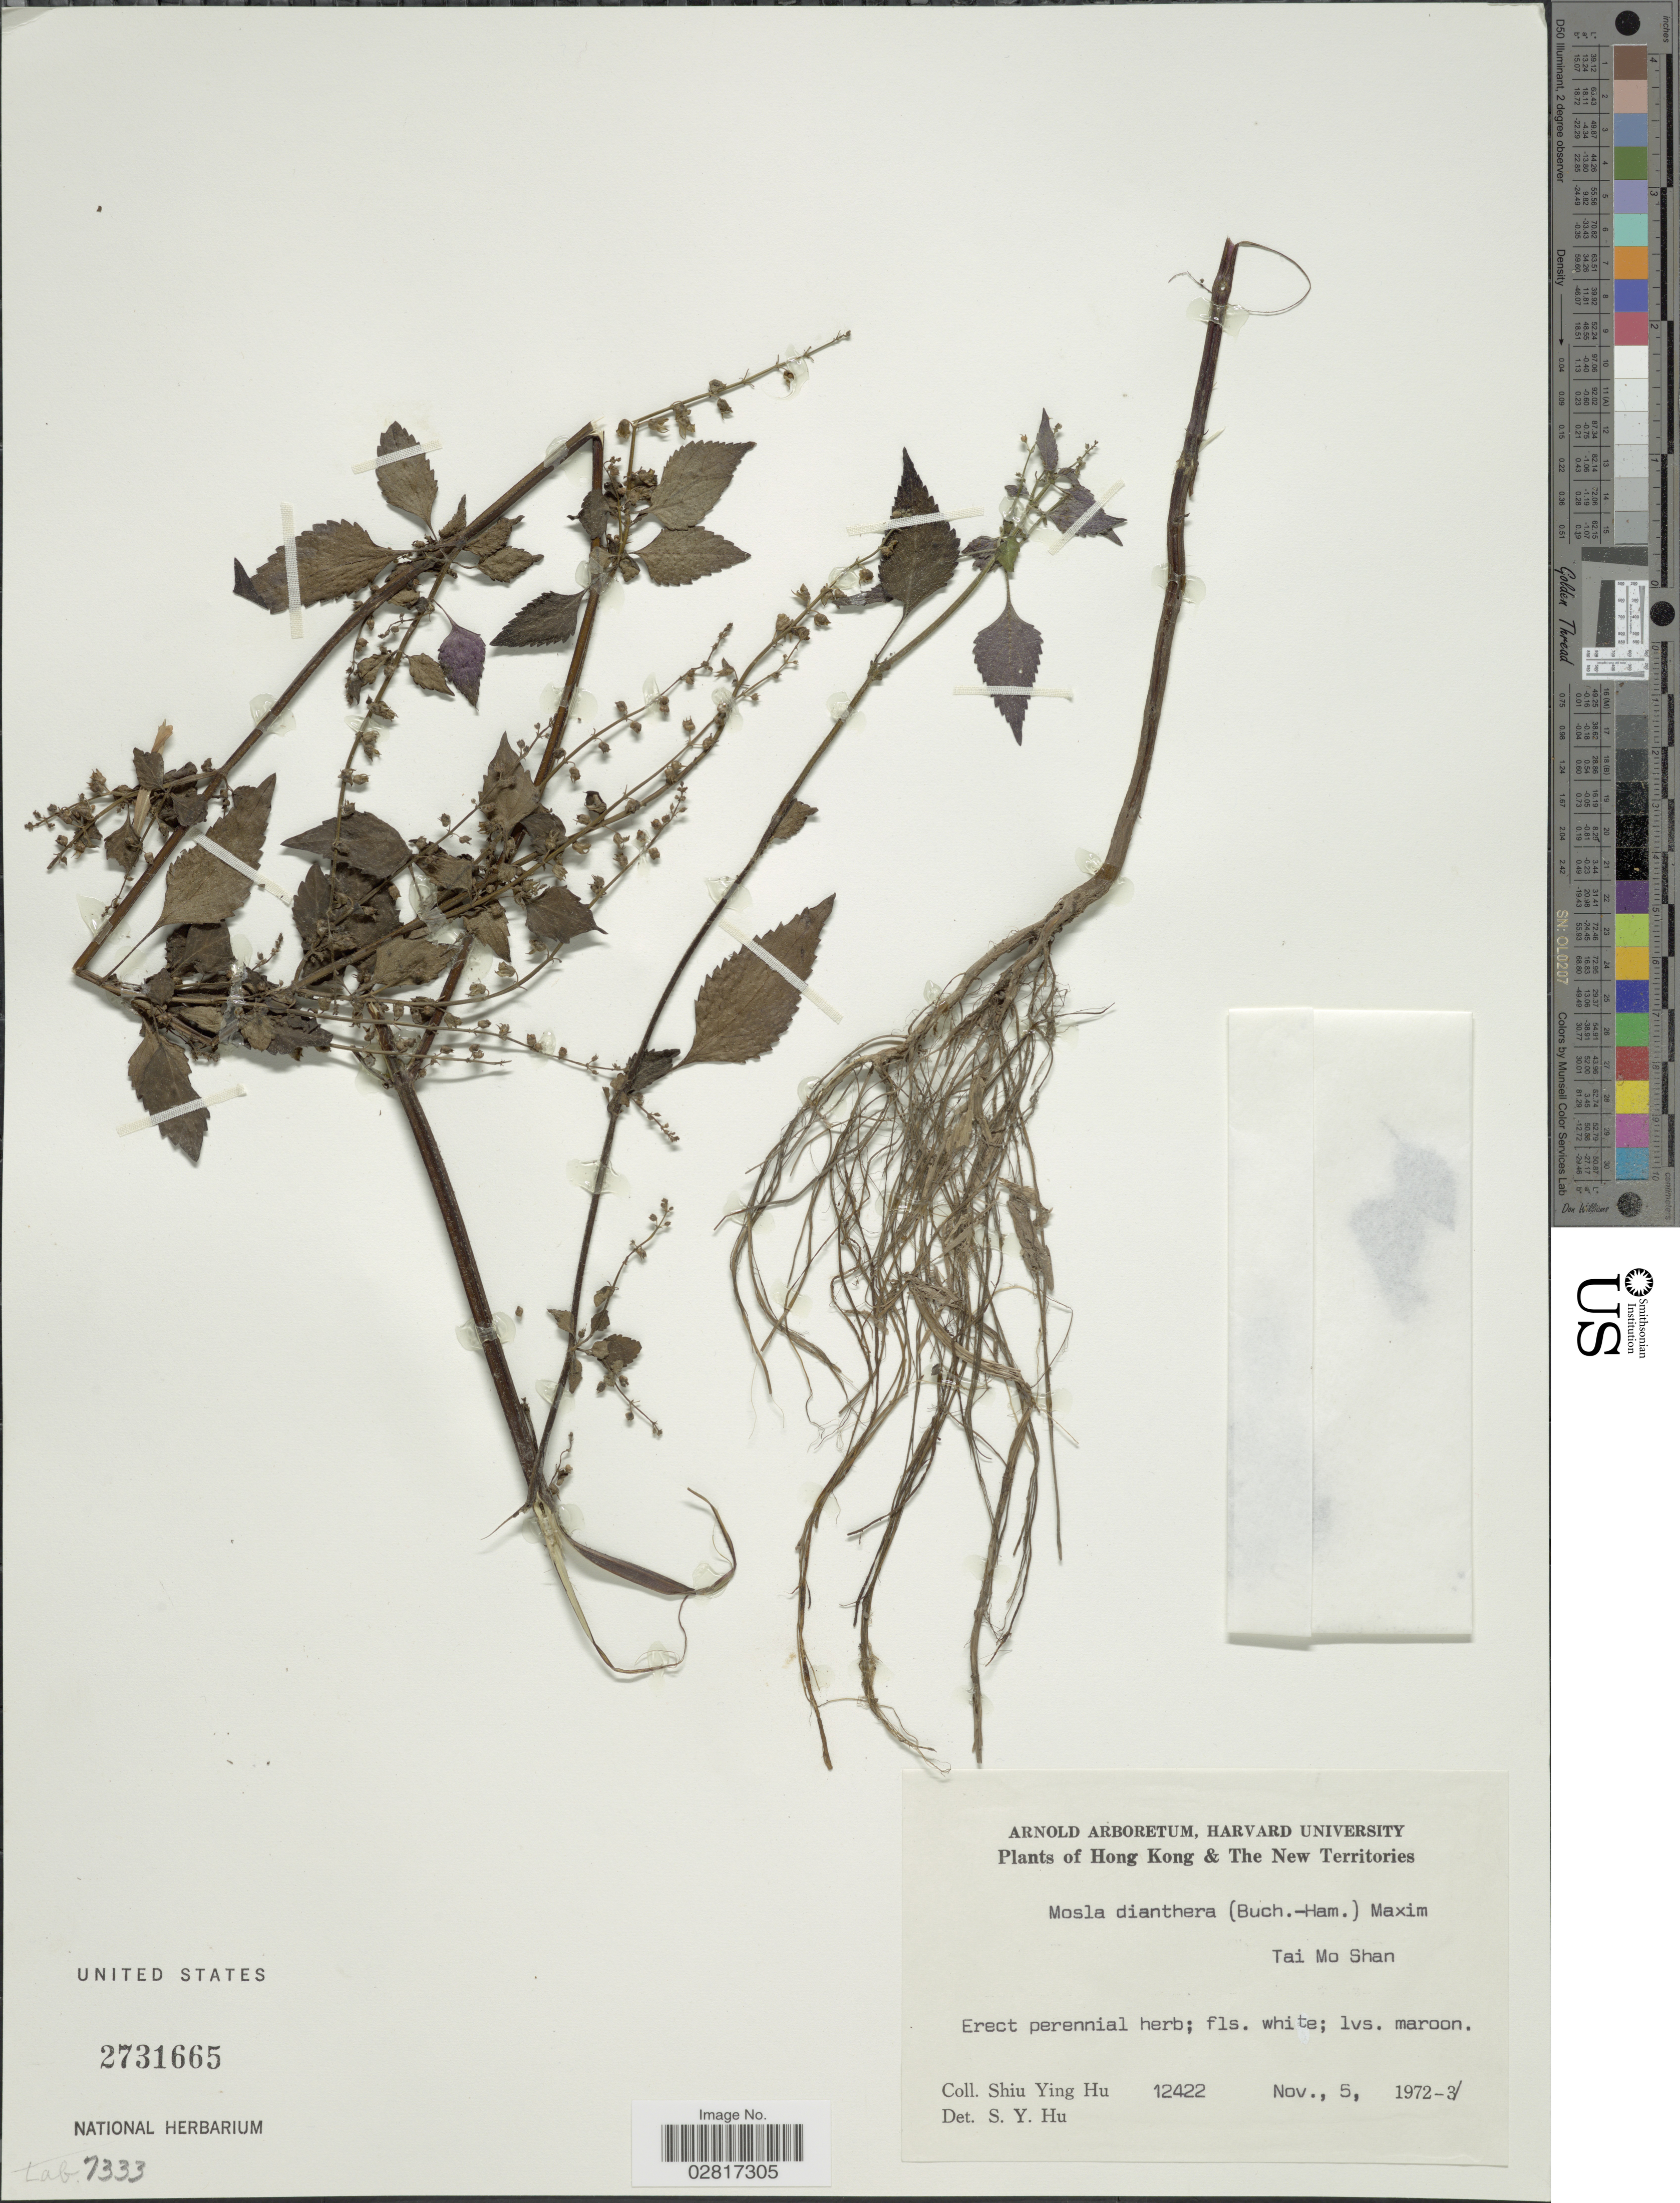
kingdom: Plantae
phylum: Tracheophyta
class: Magnoliopsida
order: Lamiales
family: Lamiaceae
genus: Mosla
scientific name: Mosla dianthera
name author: (Roxb.) Maxim.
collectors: S. Y. Hu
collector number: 12422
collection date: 1972-11-05/1973-11-05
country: China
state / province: Hong Kong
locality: Hong Kong & The New Territories. Tai Mo Shan.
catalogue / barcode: US 2731665